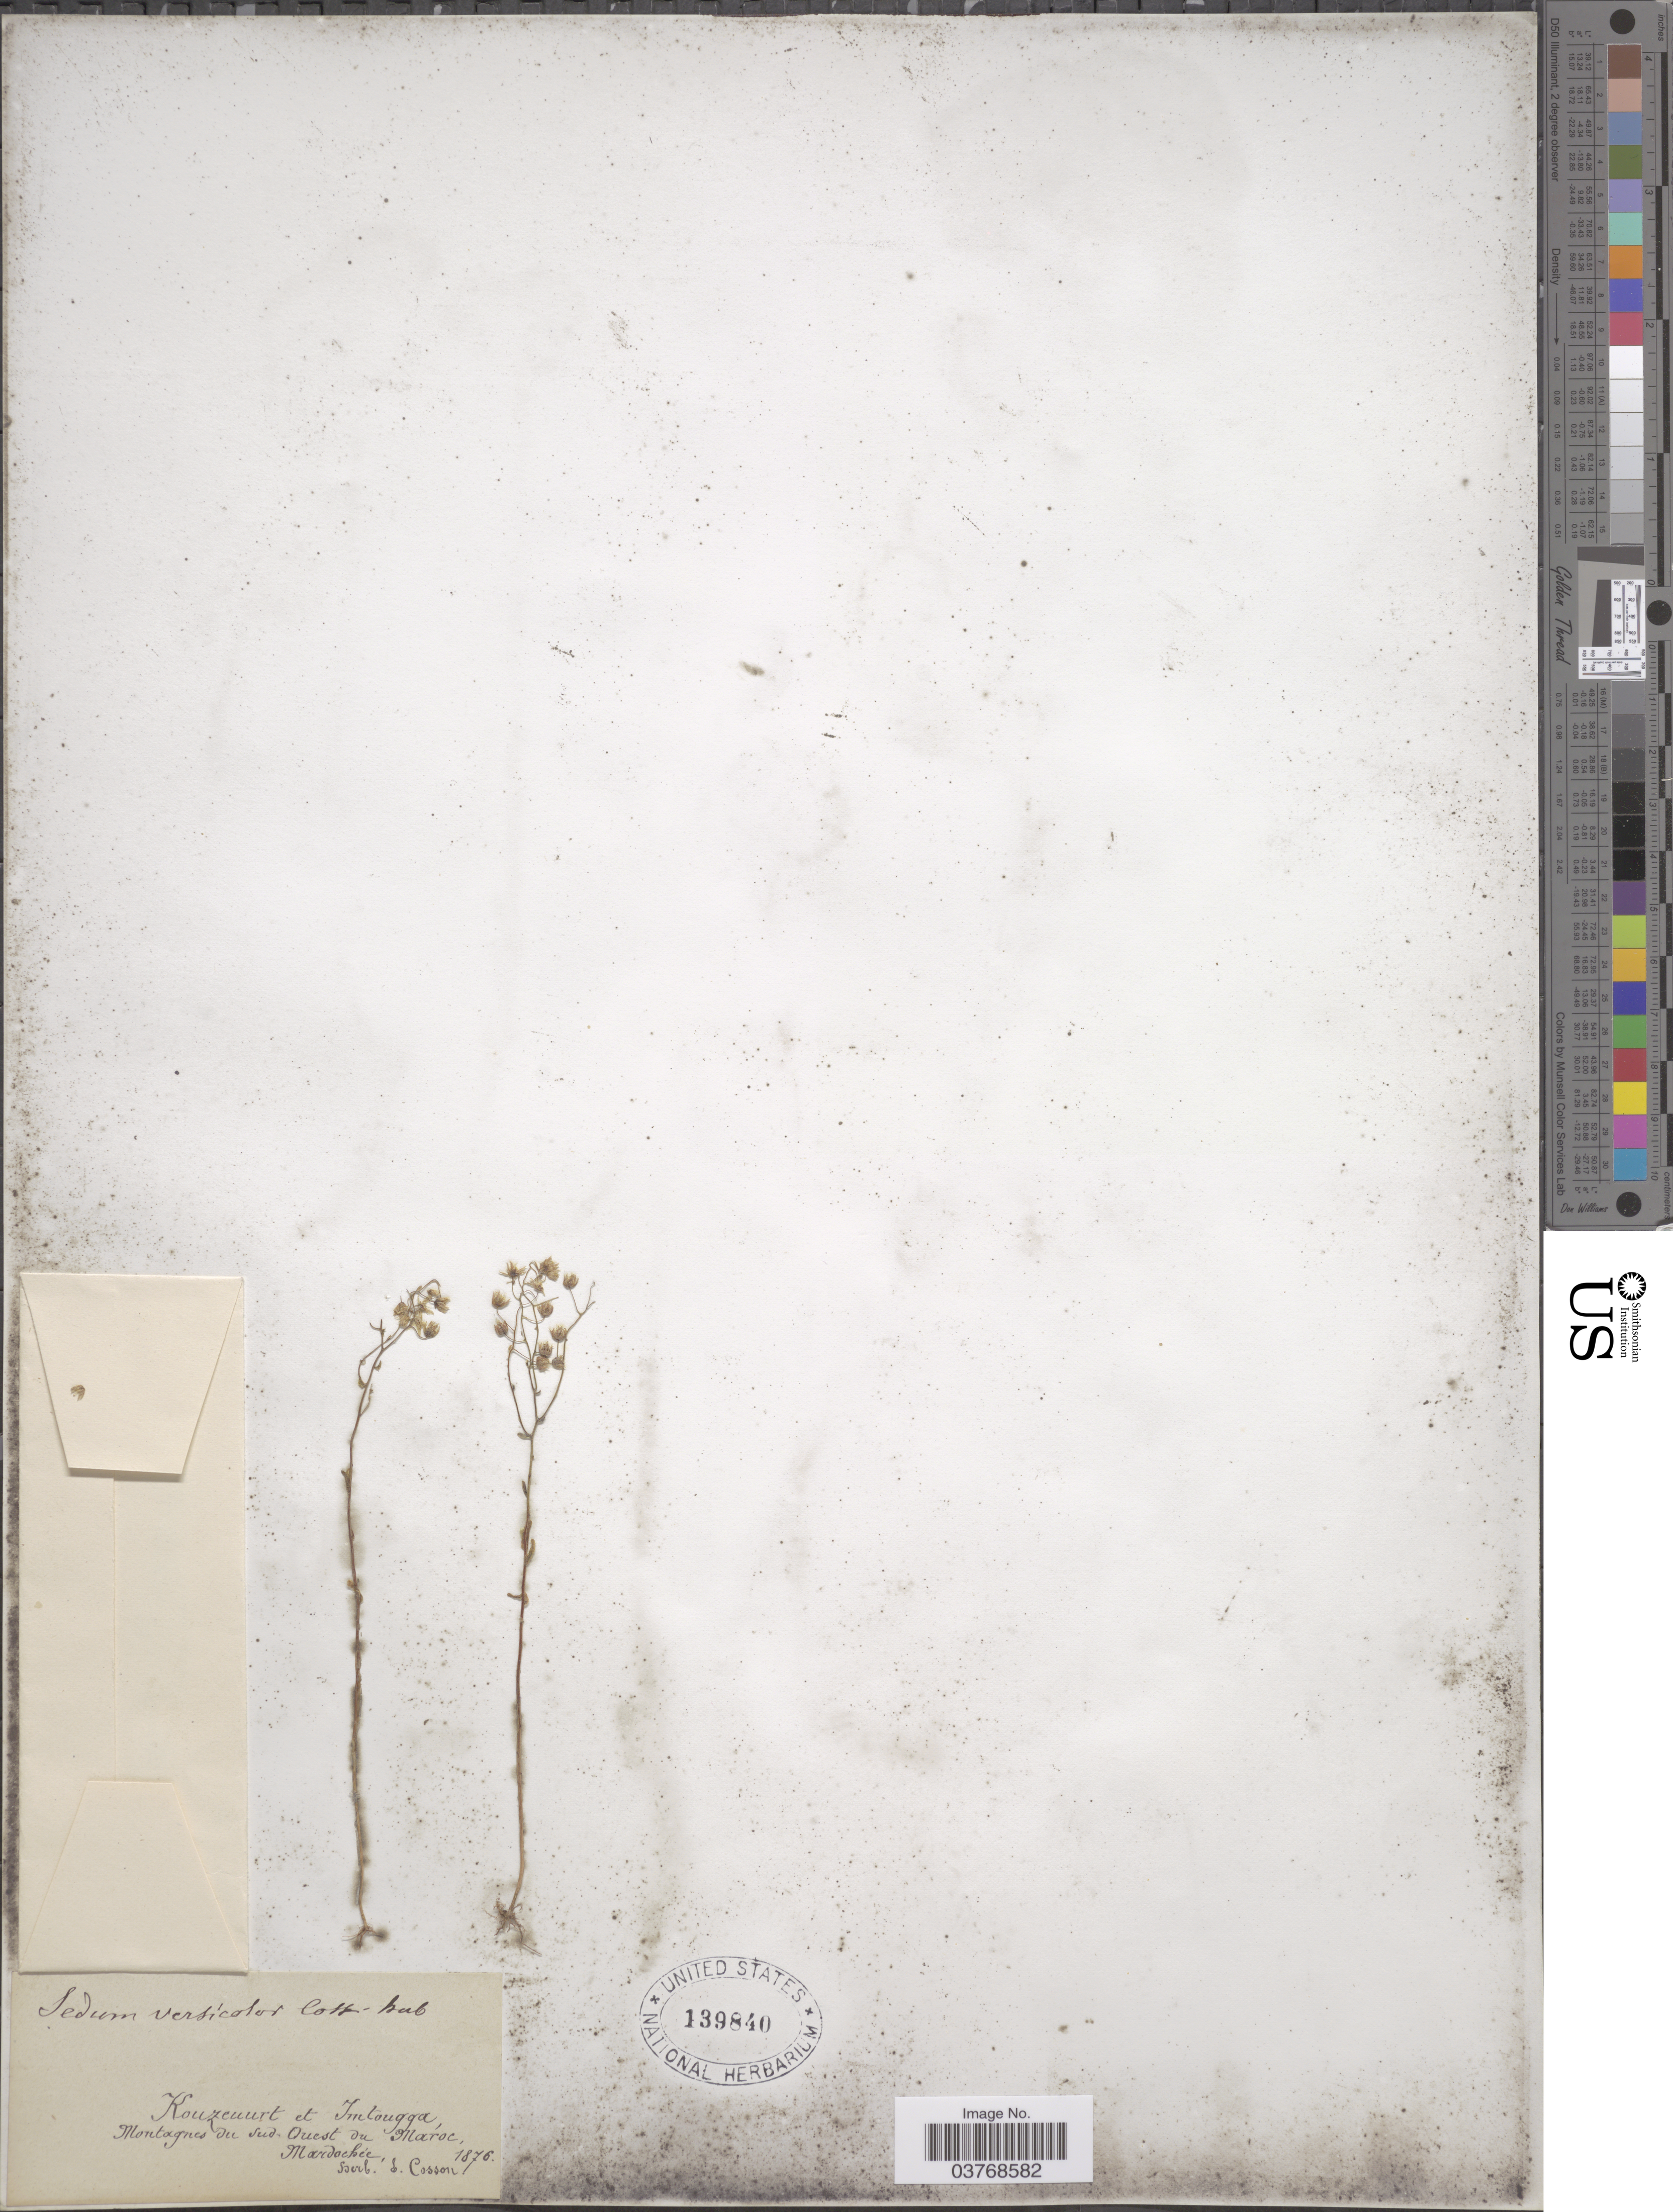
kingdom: Plantae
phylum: Tracheophyta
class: Magnoliopsida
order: Saxifragales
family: Crassulaceae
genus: Sedum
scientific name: Sedum versicolor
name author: Coss. ex Raym.-Hamet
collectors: Mardochee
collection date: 1876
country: Morocco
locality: Kouzeuurt et Imtougga, Montagnes du Sud-Ouest du Maroc.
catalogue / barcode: US 139840